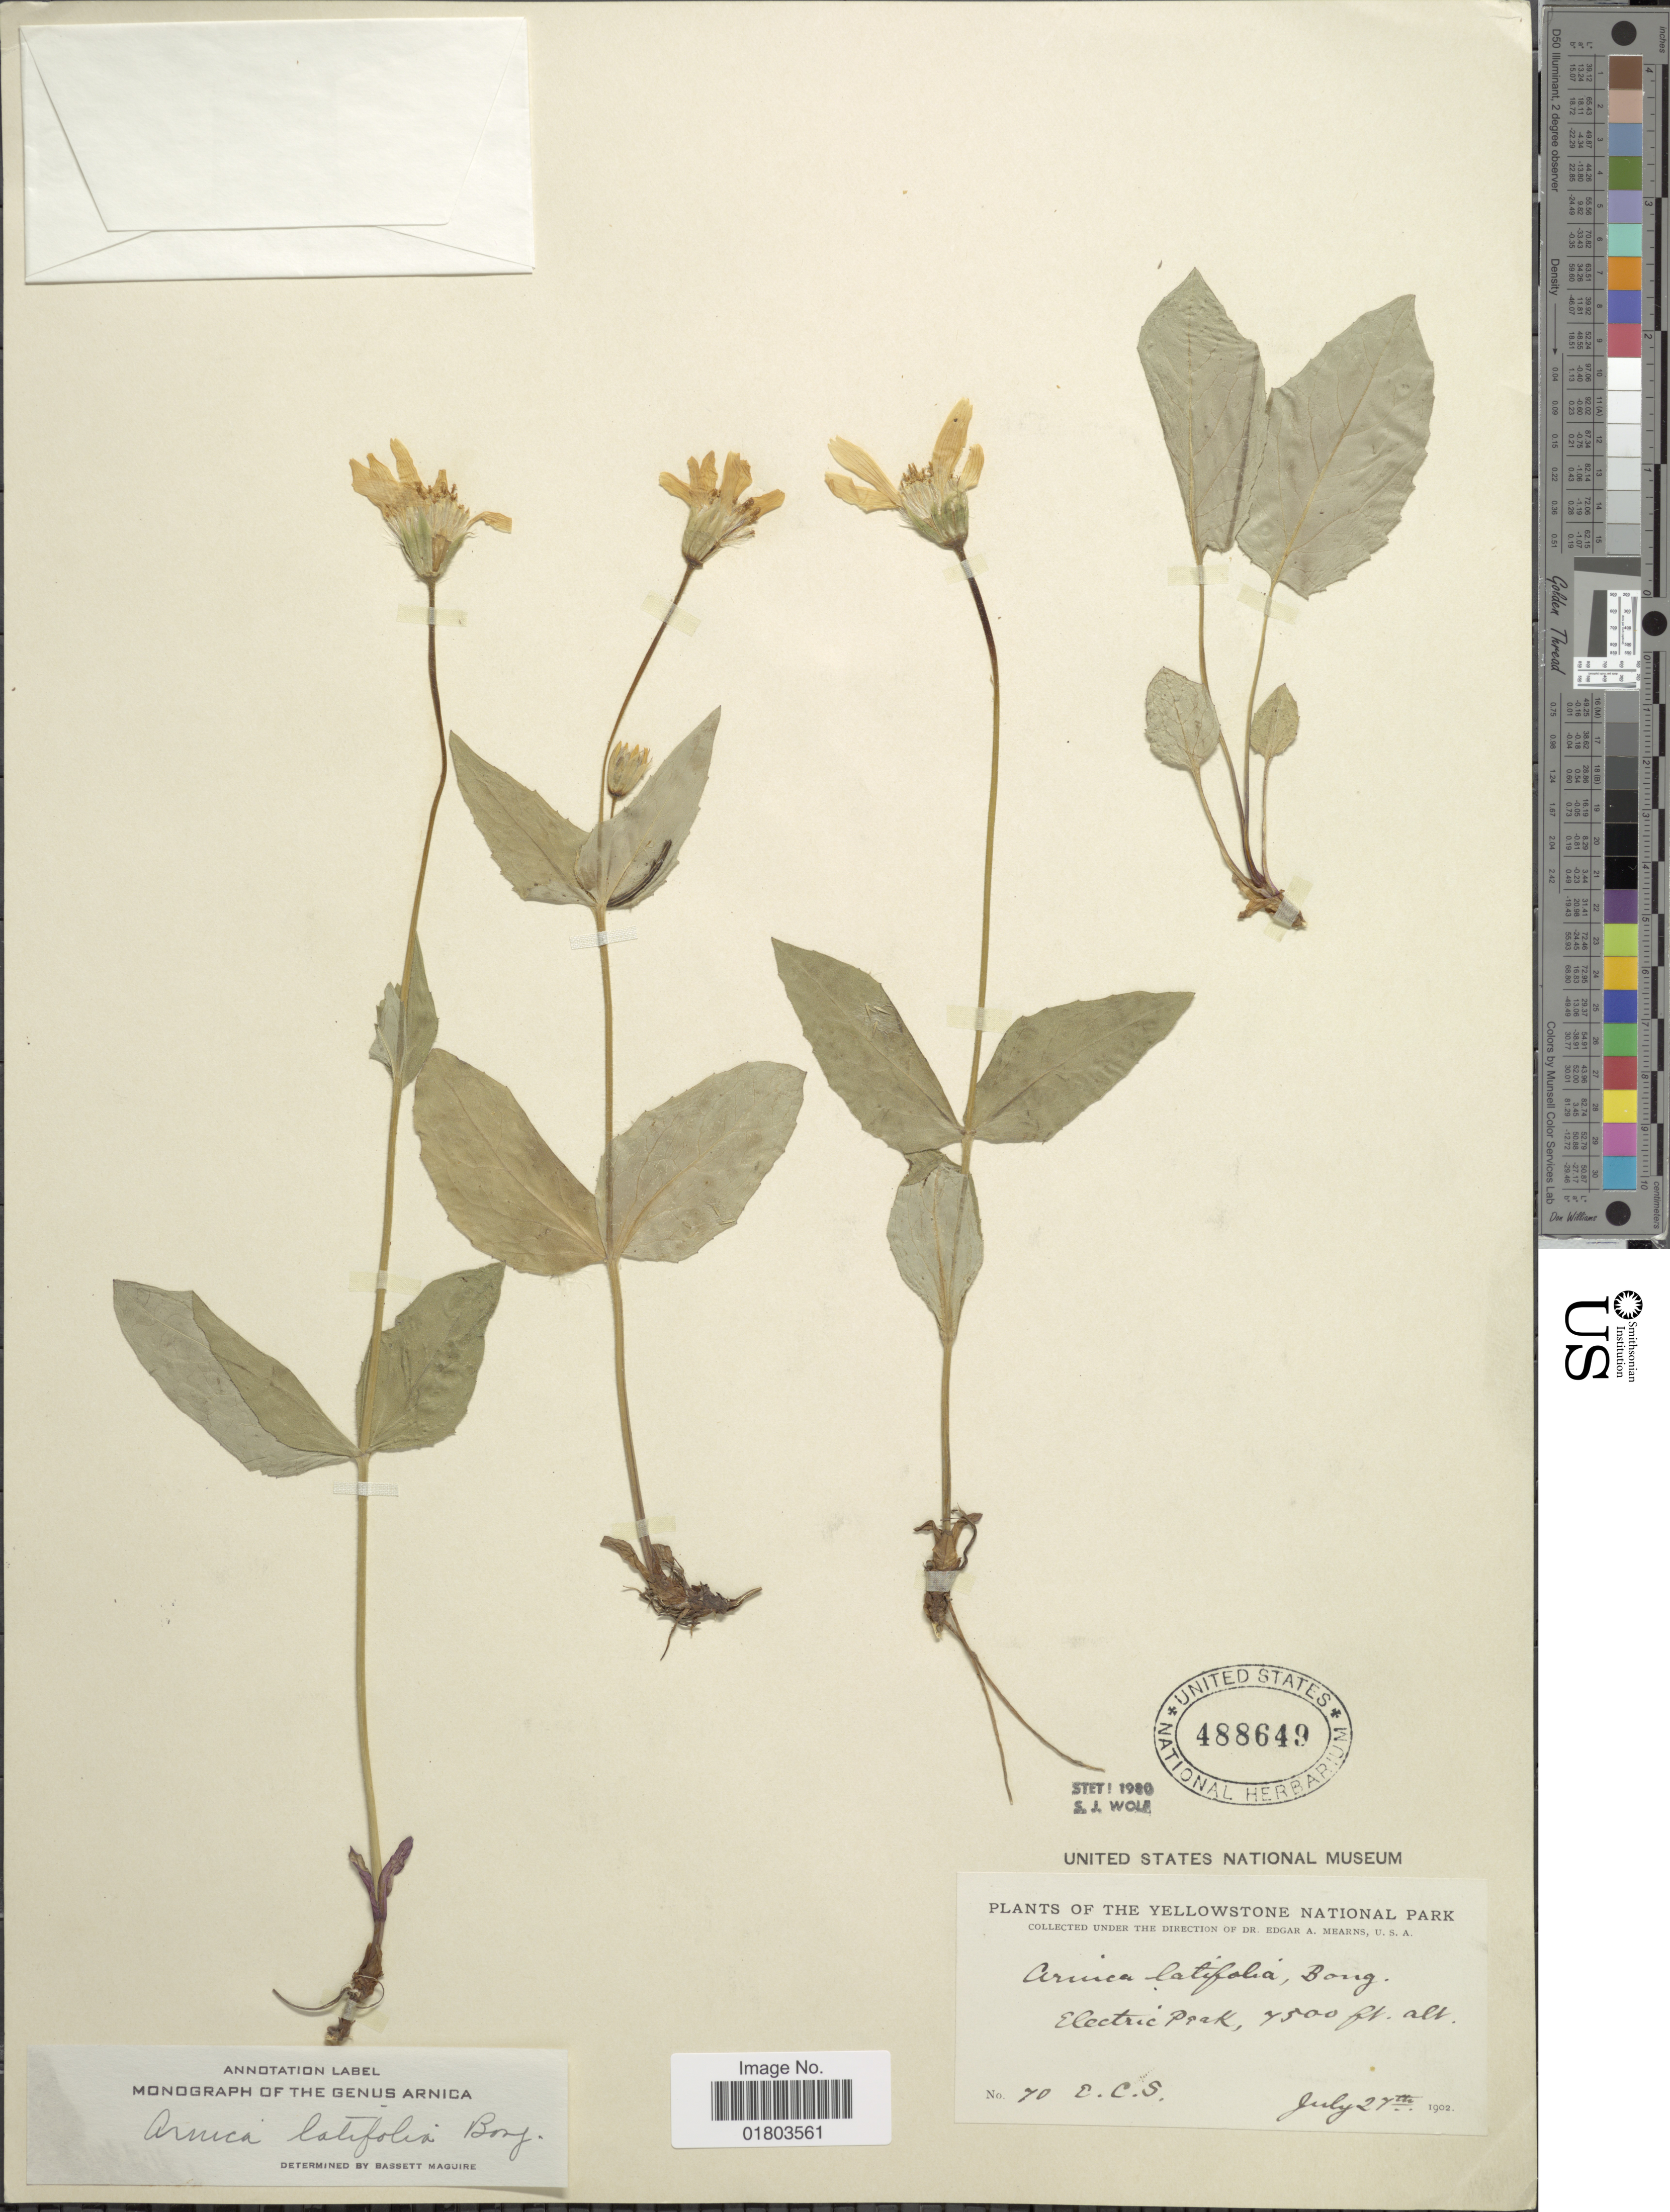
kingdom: Plantae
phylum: Tracheophyta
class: Magnoliopsida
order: Asterales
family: Asteraceae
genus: Arnica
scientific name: Arnica latifolia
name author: Bong.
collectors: E. C. Smith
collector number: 70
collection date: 1902-07-27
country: United States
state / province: Montana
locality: The Yellowstone National Park, Electric Peak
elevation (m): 2286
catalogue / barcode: US 488649